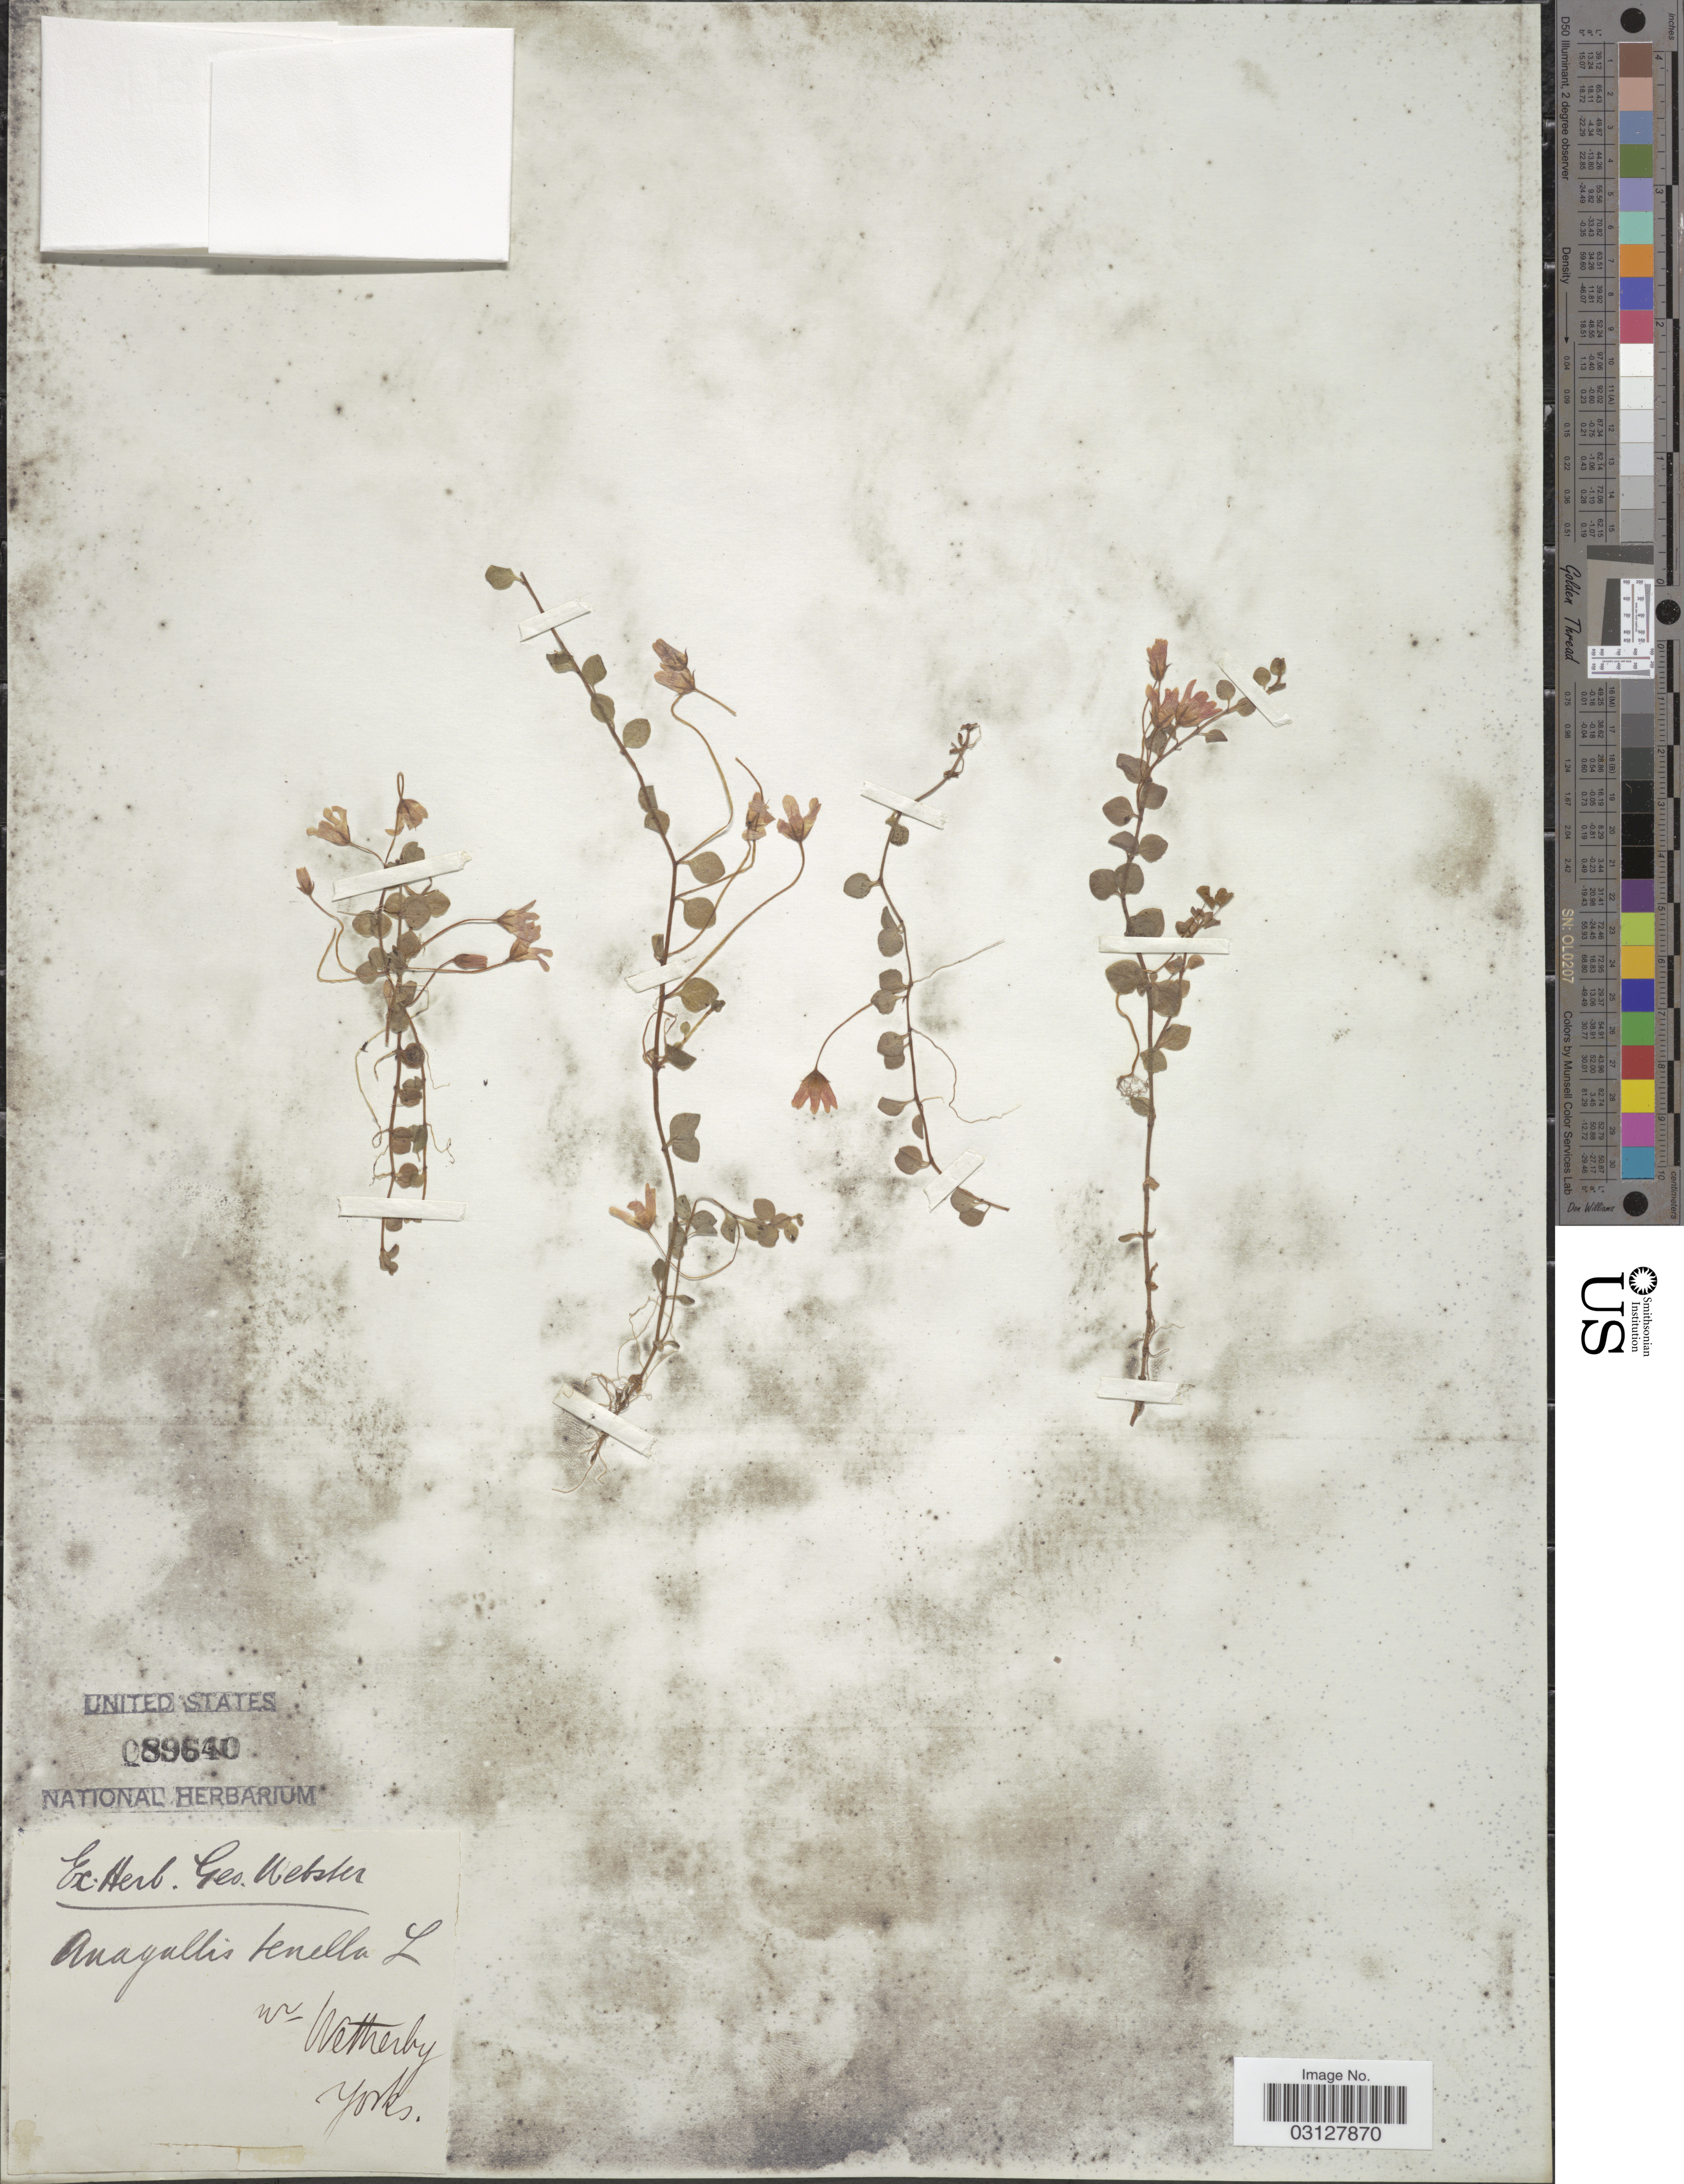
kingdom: Plantae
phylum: Tracheophyta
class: Magnoliopsida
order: Ericales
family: Primulaceae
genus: Anagallis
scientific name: Anagallis tenella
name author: (L.) L.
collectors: ex herb. Geo. Webster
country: United Kingdom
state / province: England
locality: Nr Wetherby, Yorks.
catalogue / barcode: US 89640